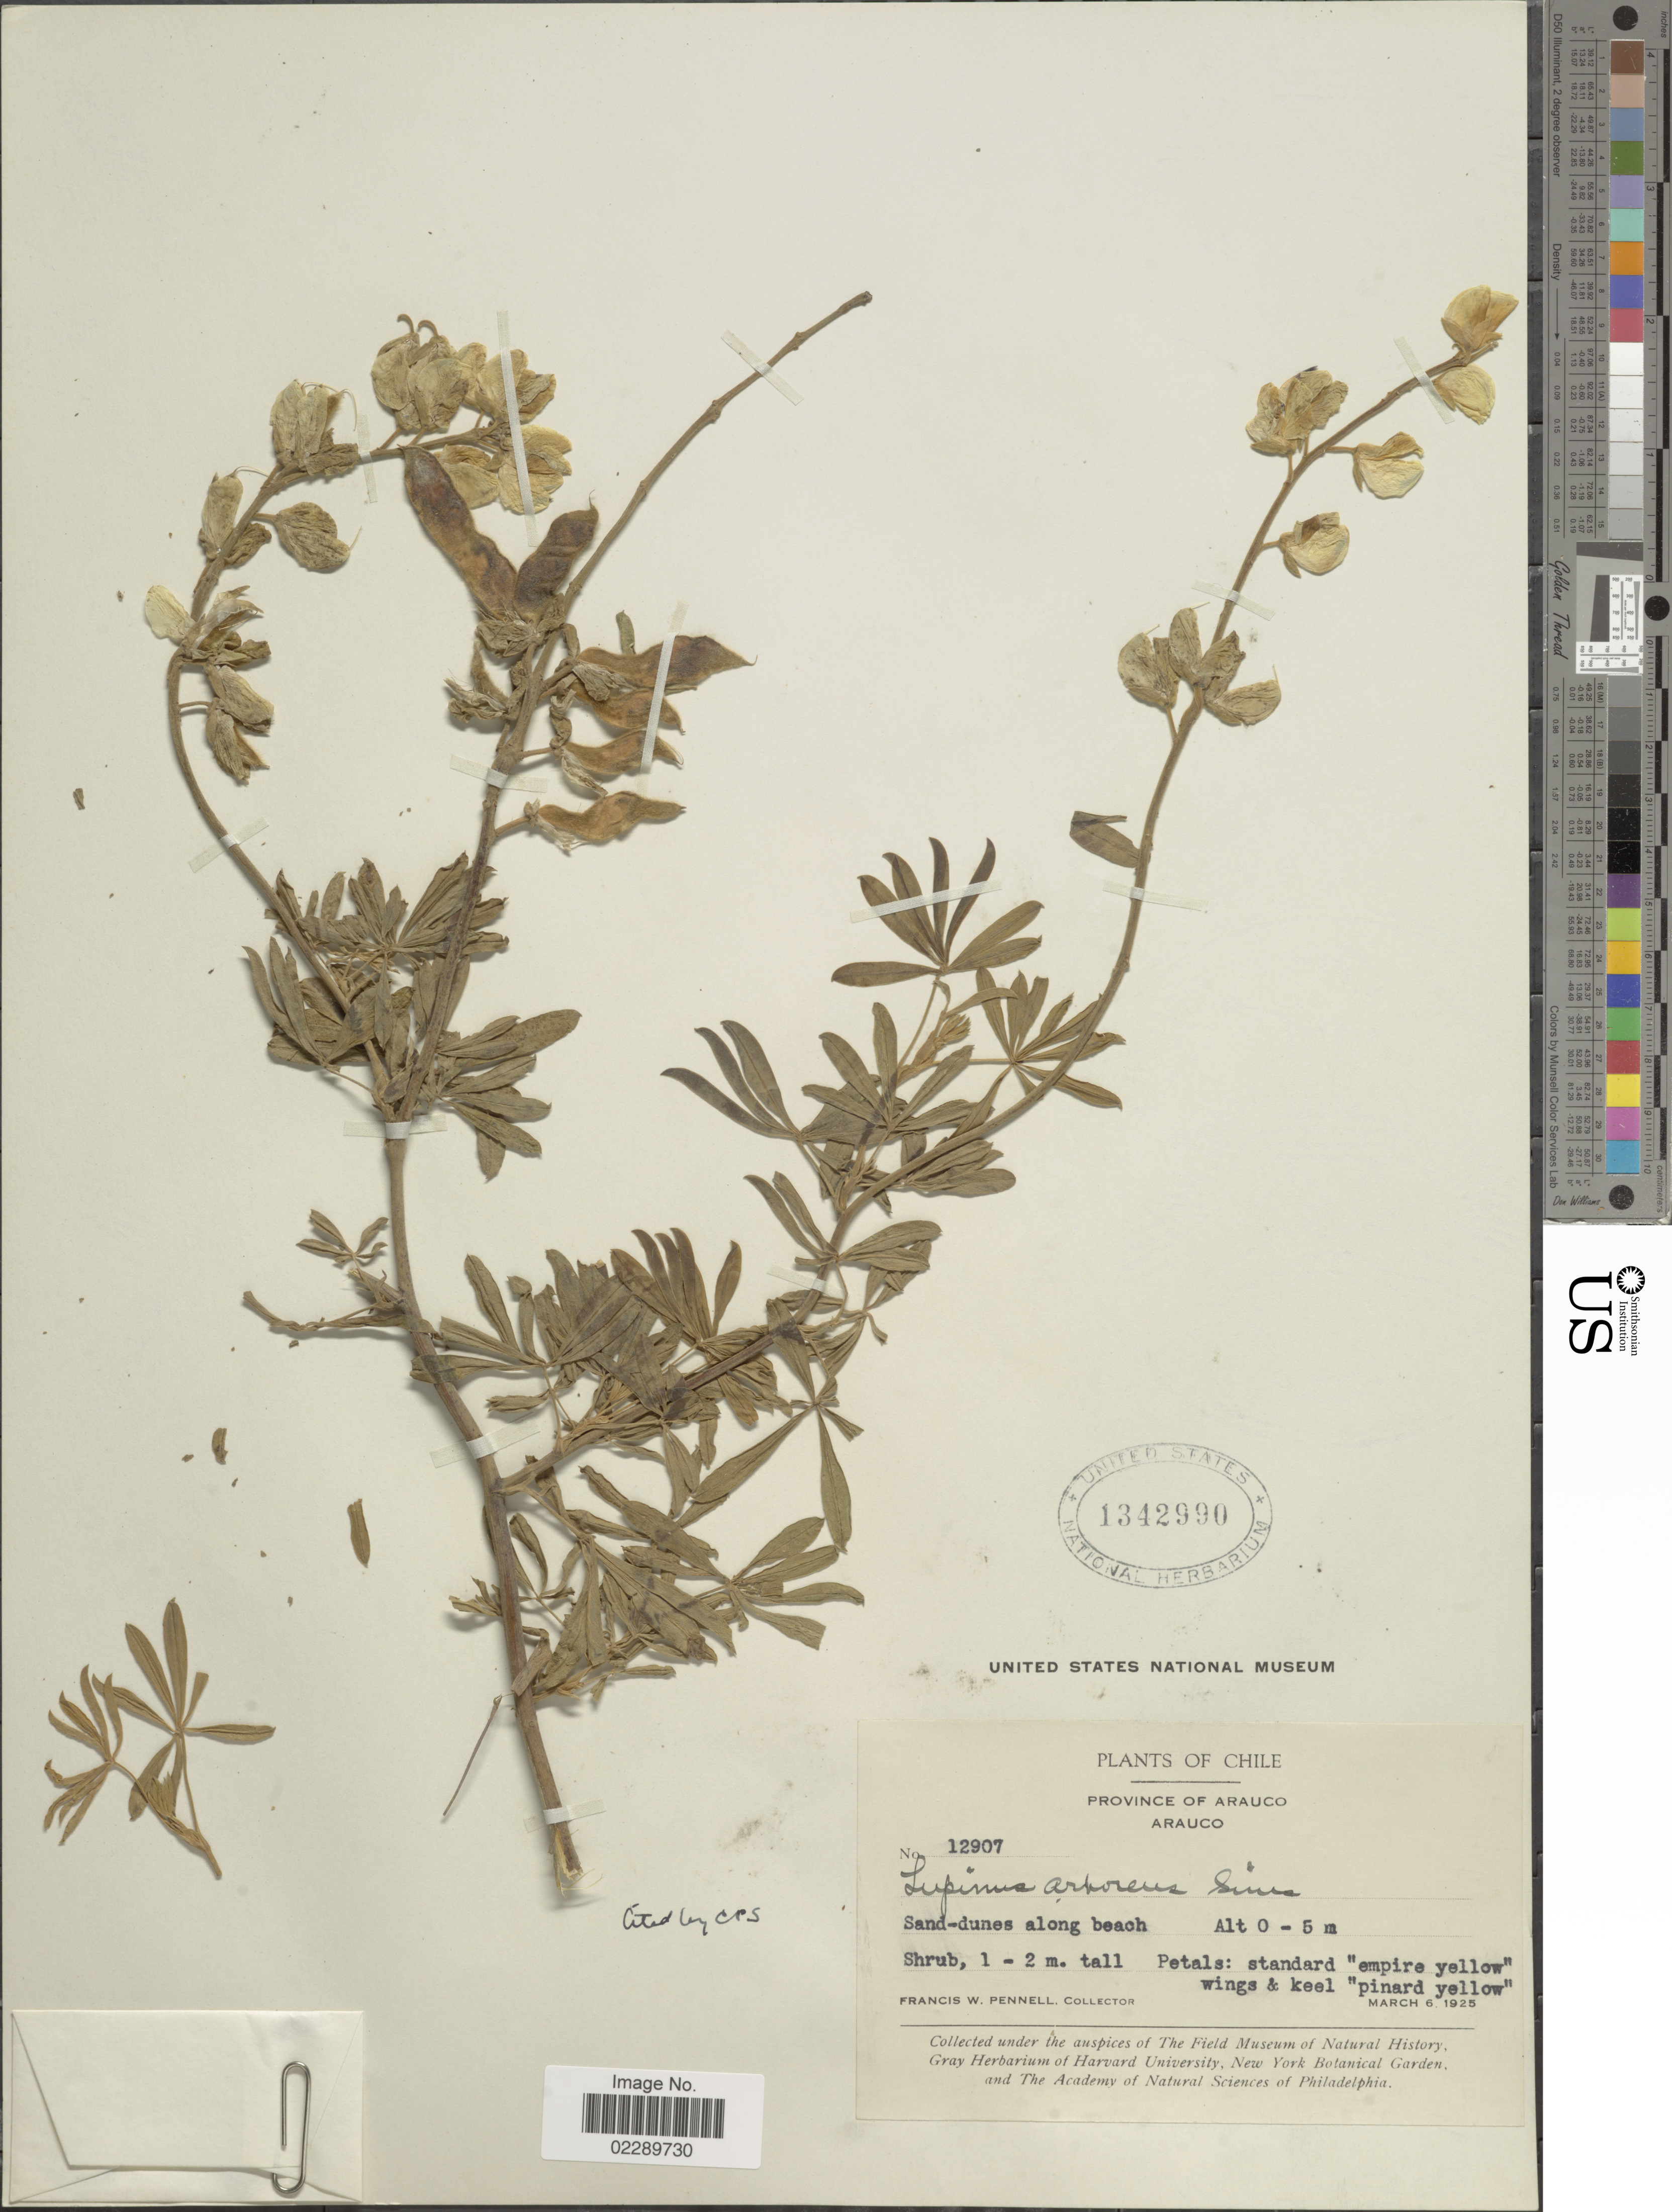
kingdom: Plantae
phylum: Tracheophyta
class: Magnoliopsida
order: Fabales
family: Fabaceae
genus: Lupinus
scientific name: Lupinus arboreus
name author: Sims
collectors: F. W. Pennell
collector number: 12907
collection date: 1925-03-06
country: Chile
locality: Province of Arauco. Arauco. Sand-dunes along beach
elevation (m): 0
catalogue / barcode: US 1342990